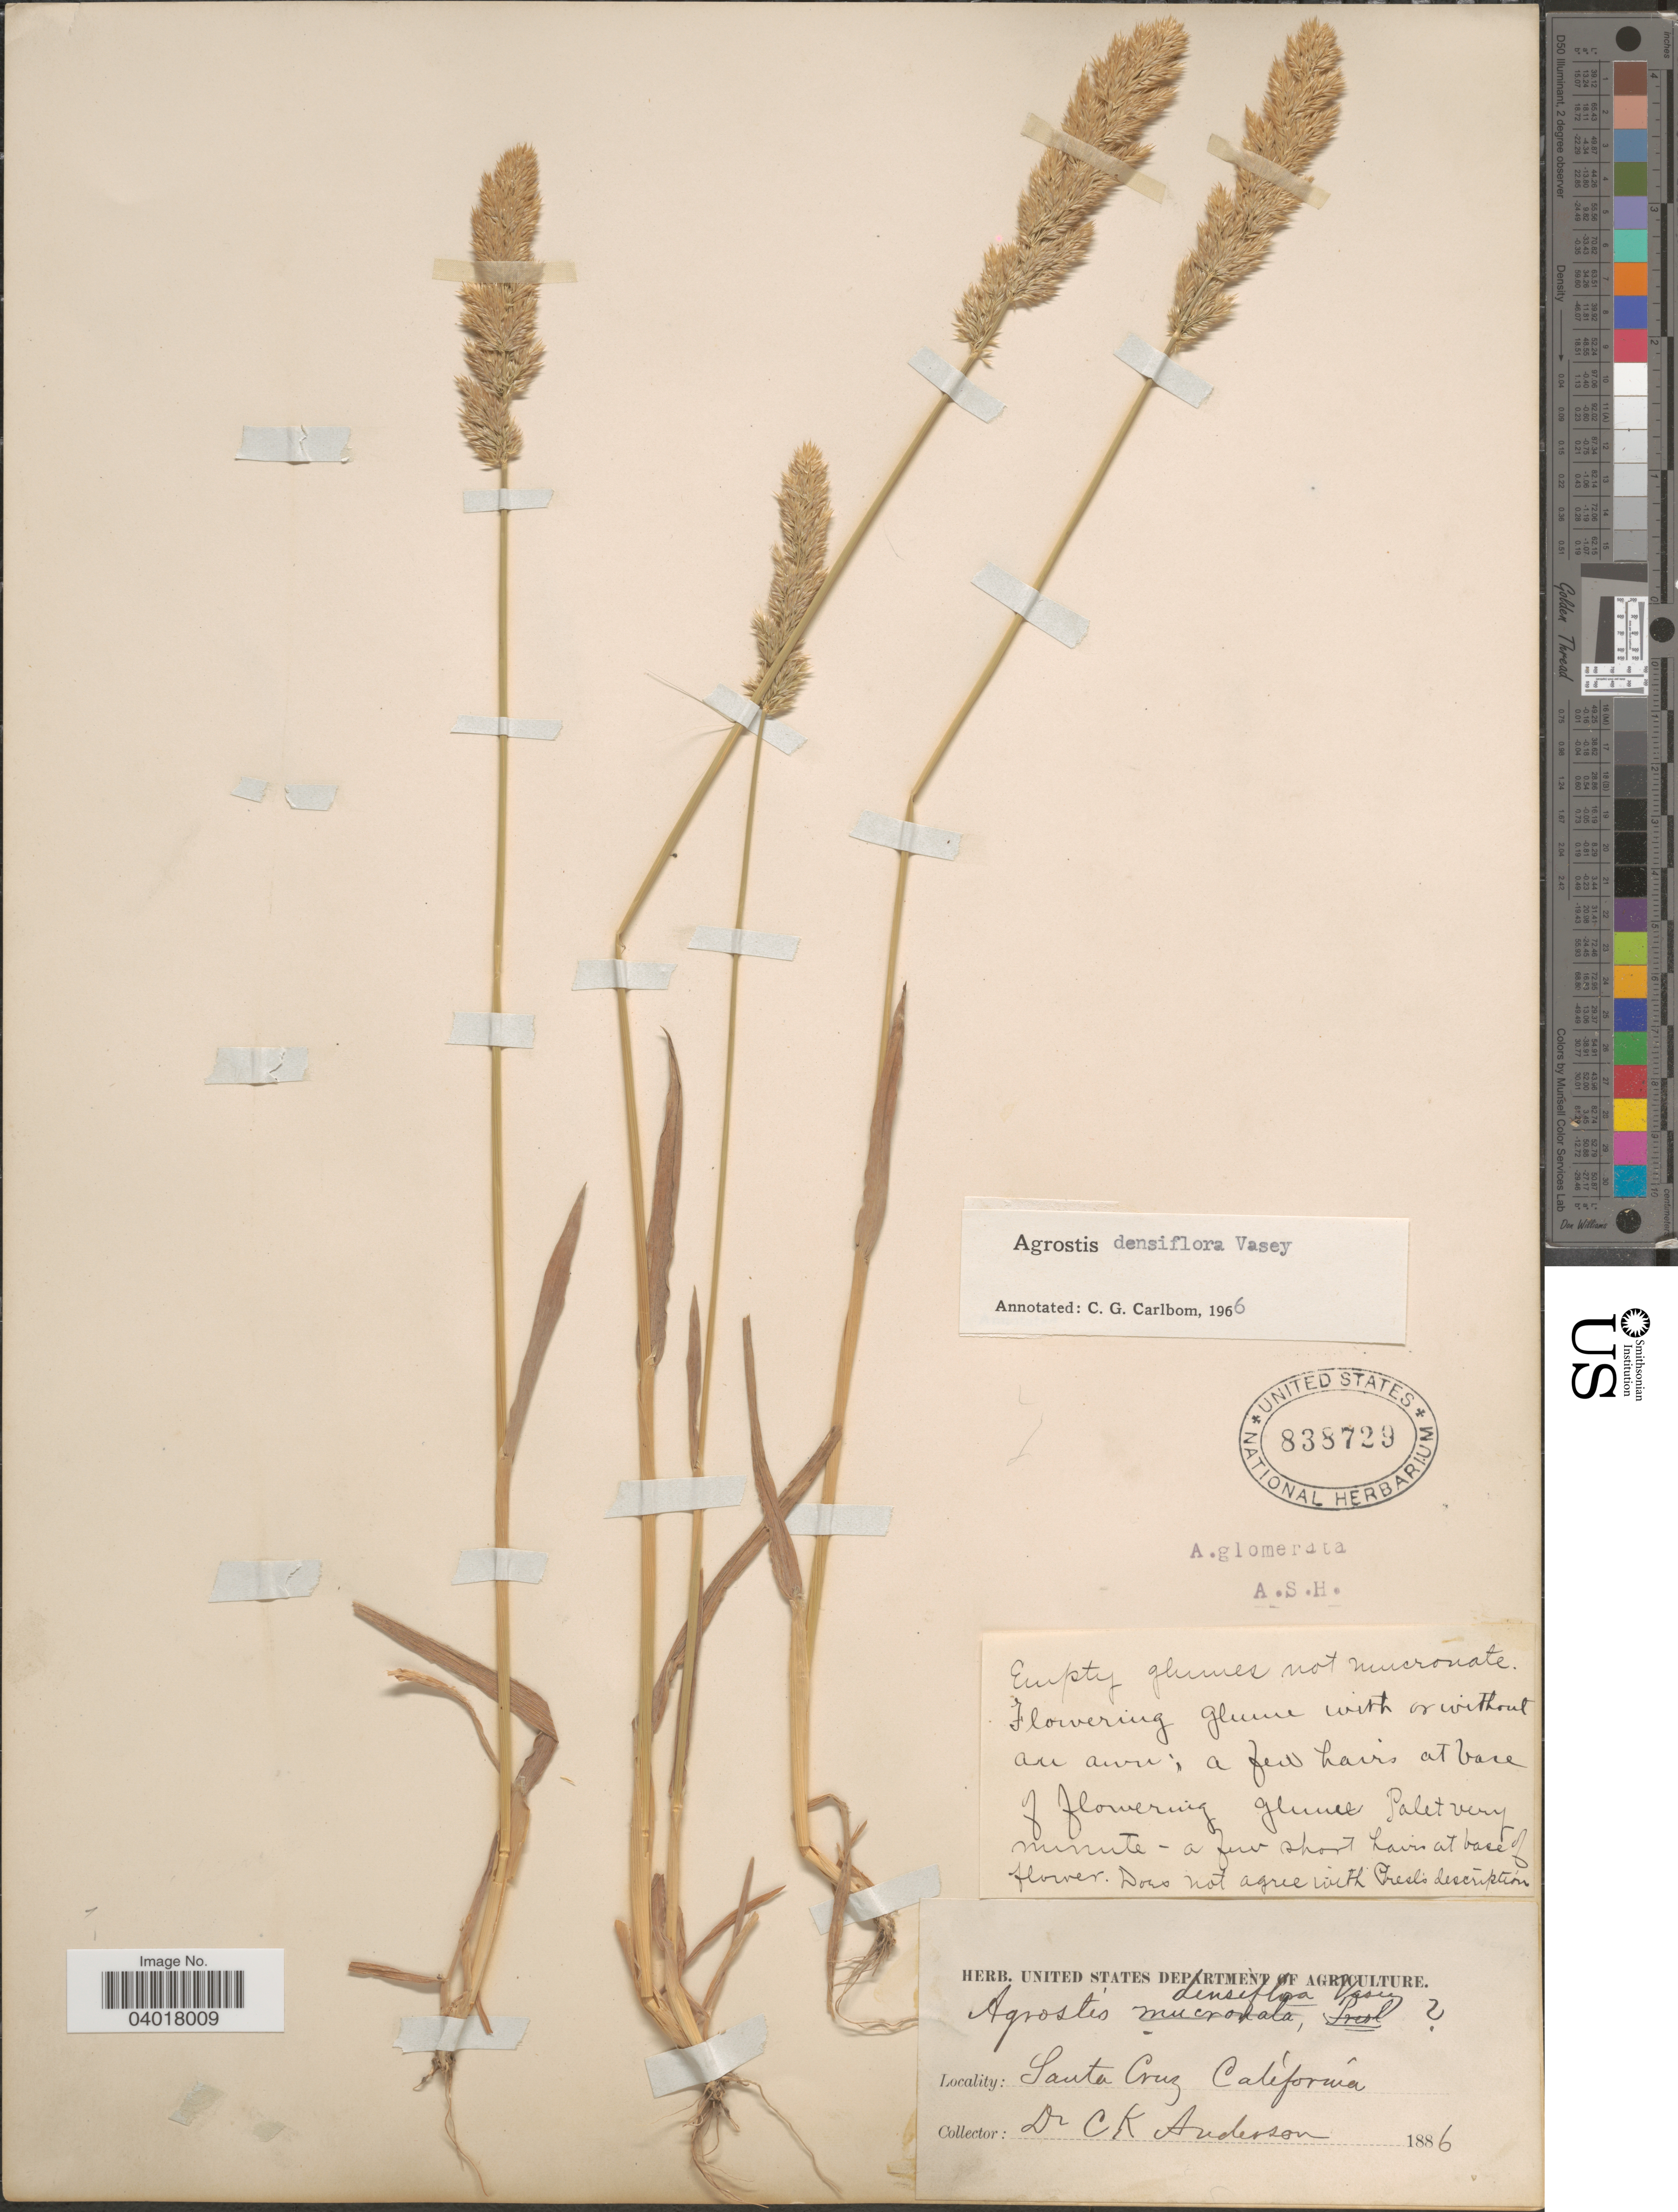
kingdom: Plantae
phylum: Tracheophyta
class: Liliopsida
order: Poales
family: Poaceae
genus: Agrostis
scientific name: Agrostis densiflora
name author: Vasey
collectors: C. Anderson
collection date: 1886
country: United States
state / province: California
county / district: Santa Cruz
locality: Santa Cruz.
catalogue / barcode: US 838729